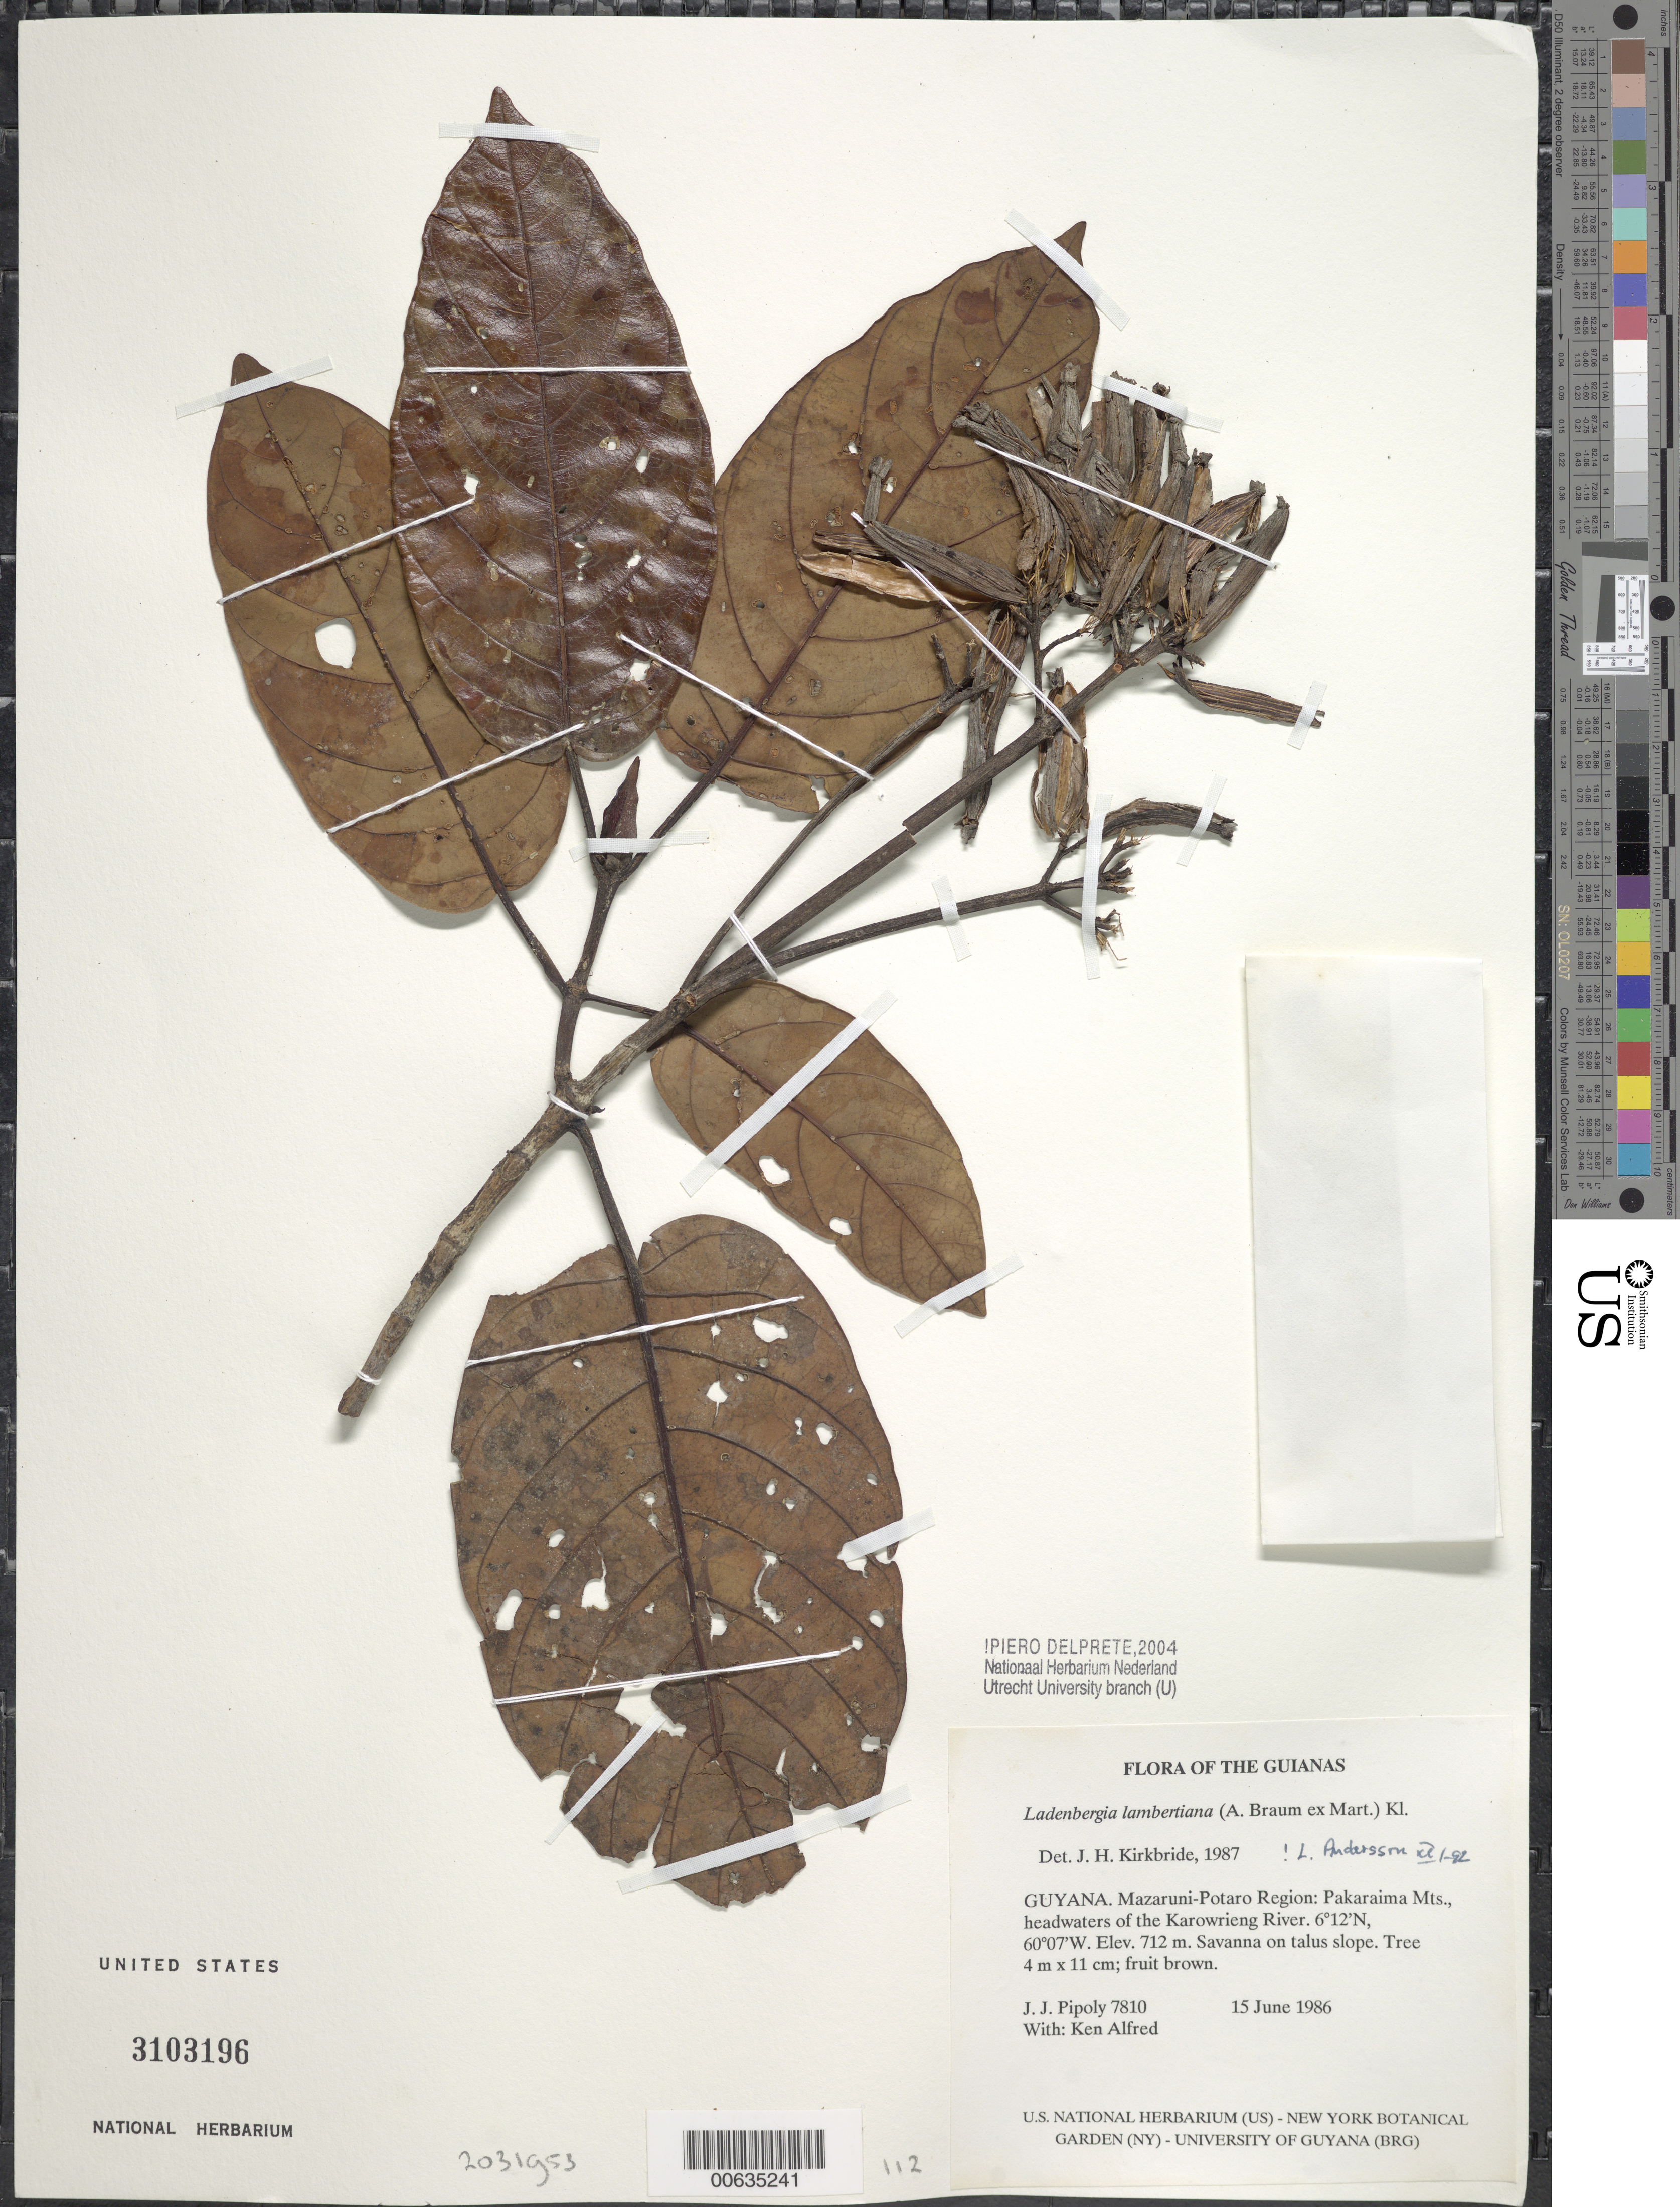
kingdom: Plantae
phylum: Tracheophyta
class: Magnoliopsida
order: Gentianales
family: Rubiaceae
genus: Psychotria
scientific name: Psychotria anceps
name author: Kunth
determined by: Taylor, Charlotte M.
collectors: J. J. Pipoly & K. Alfred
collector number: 7810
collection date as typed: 15 June 1986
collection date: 1986-06-15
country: Guyana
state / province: Cuyuni-Mazaruni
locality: Pakaraima Mts., headwaters of the Karowrieng River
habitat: Savanna on talus slope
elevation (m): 712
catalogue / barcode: US 3103196